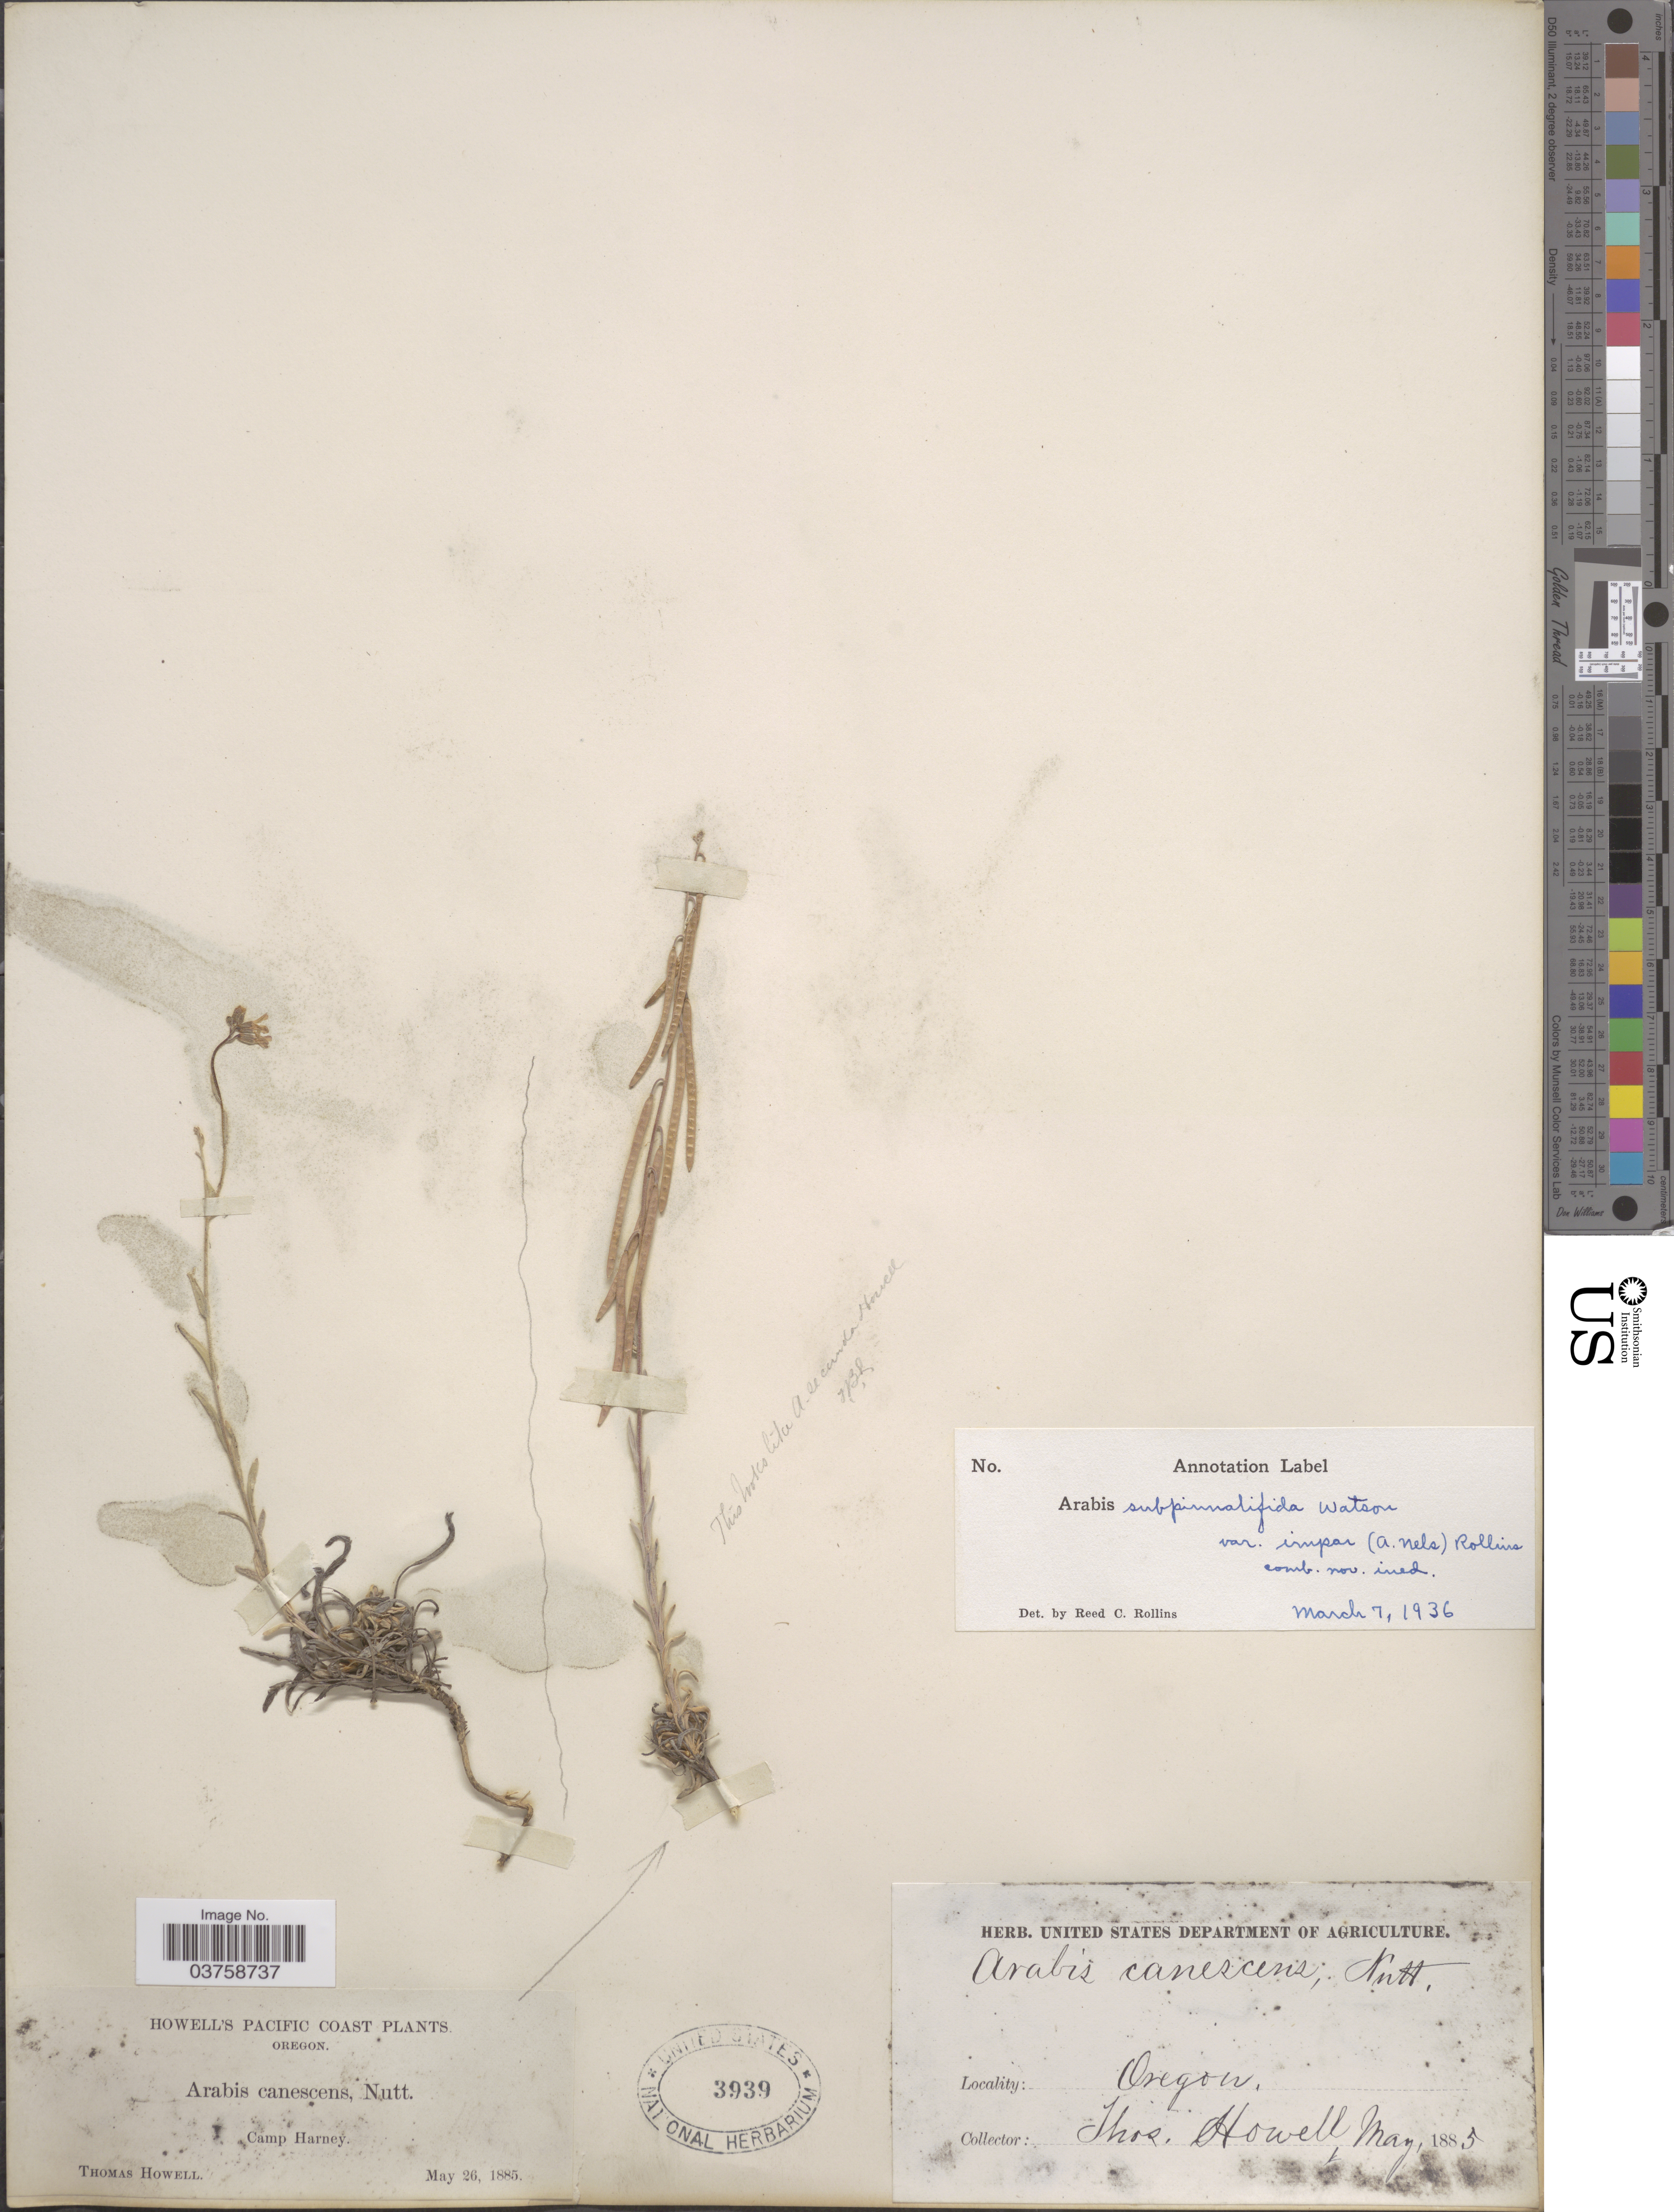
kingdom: Plantae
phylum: Tracheophyta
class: Magnoliopsida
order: Brassicales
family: Brassicaceae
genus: Arabis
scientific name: Arabis puberula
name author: Nutt.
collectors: T. Howell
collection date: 1885-05-26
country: United States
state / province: Oregon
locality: Pacific Coast. Camp Harney.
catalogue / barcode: US 3939